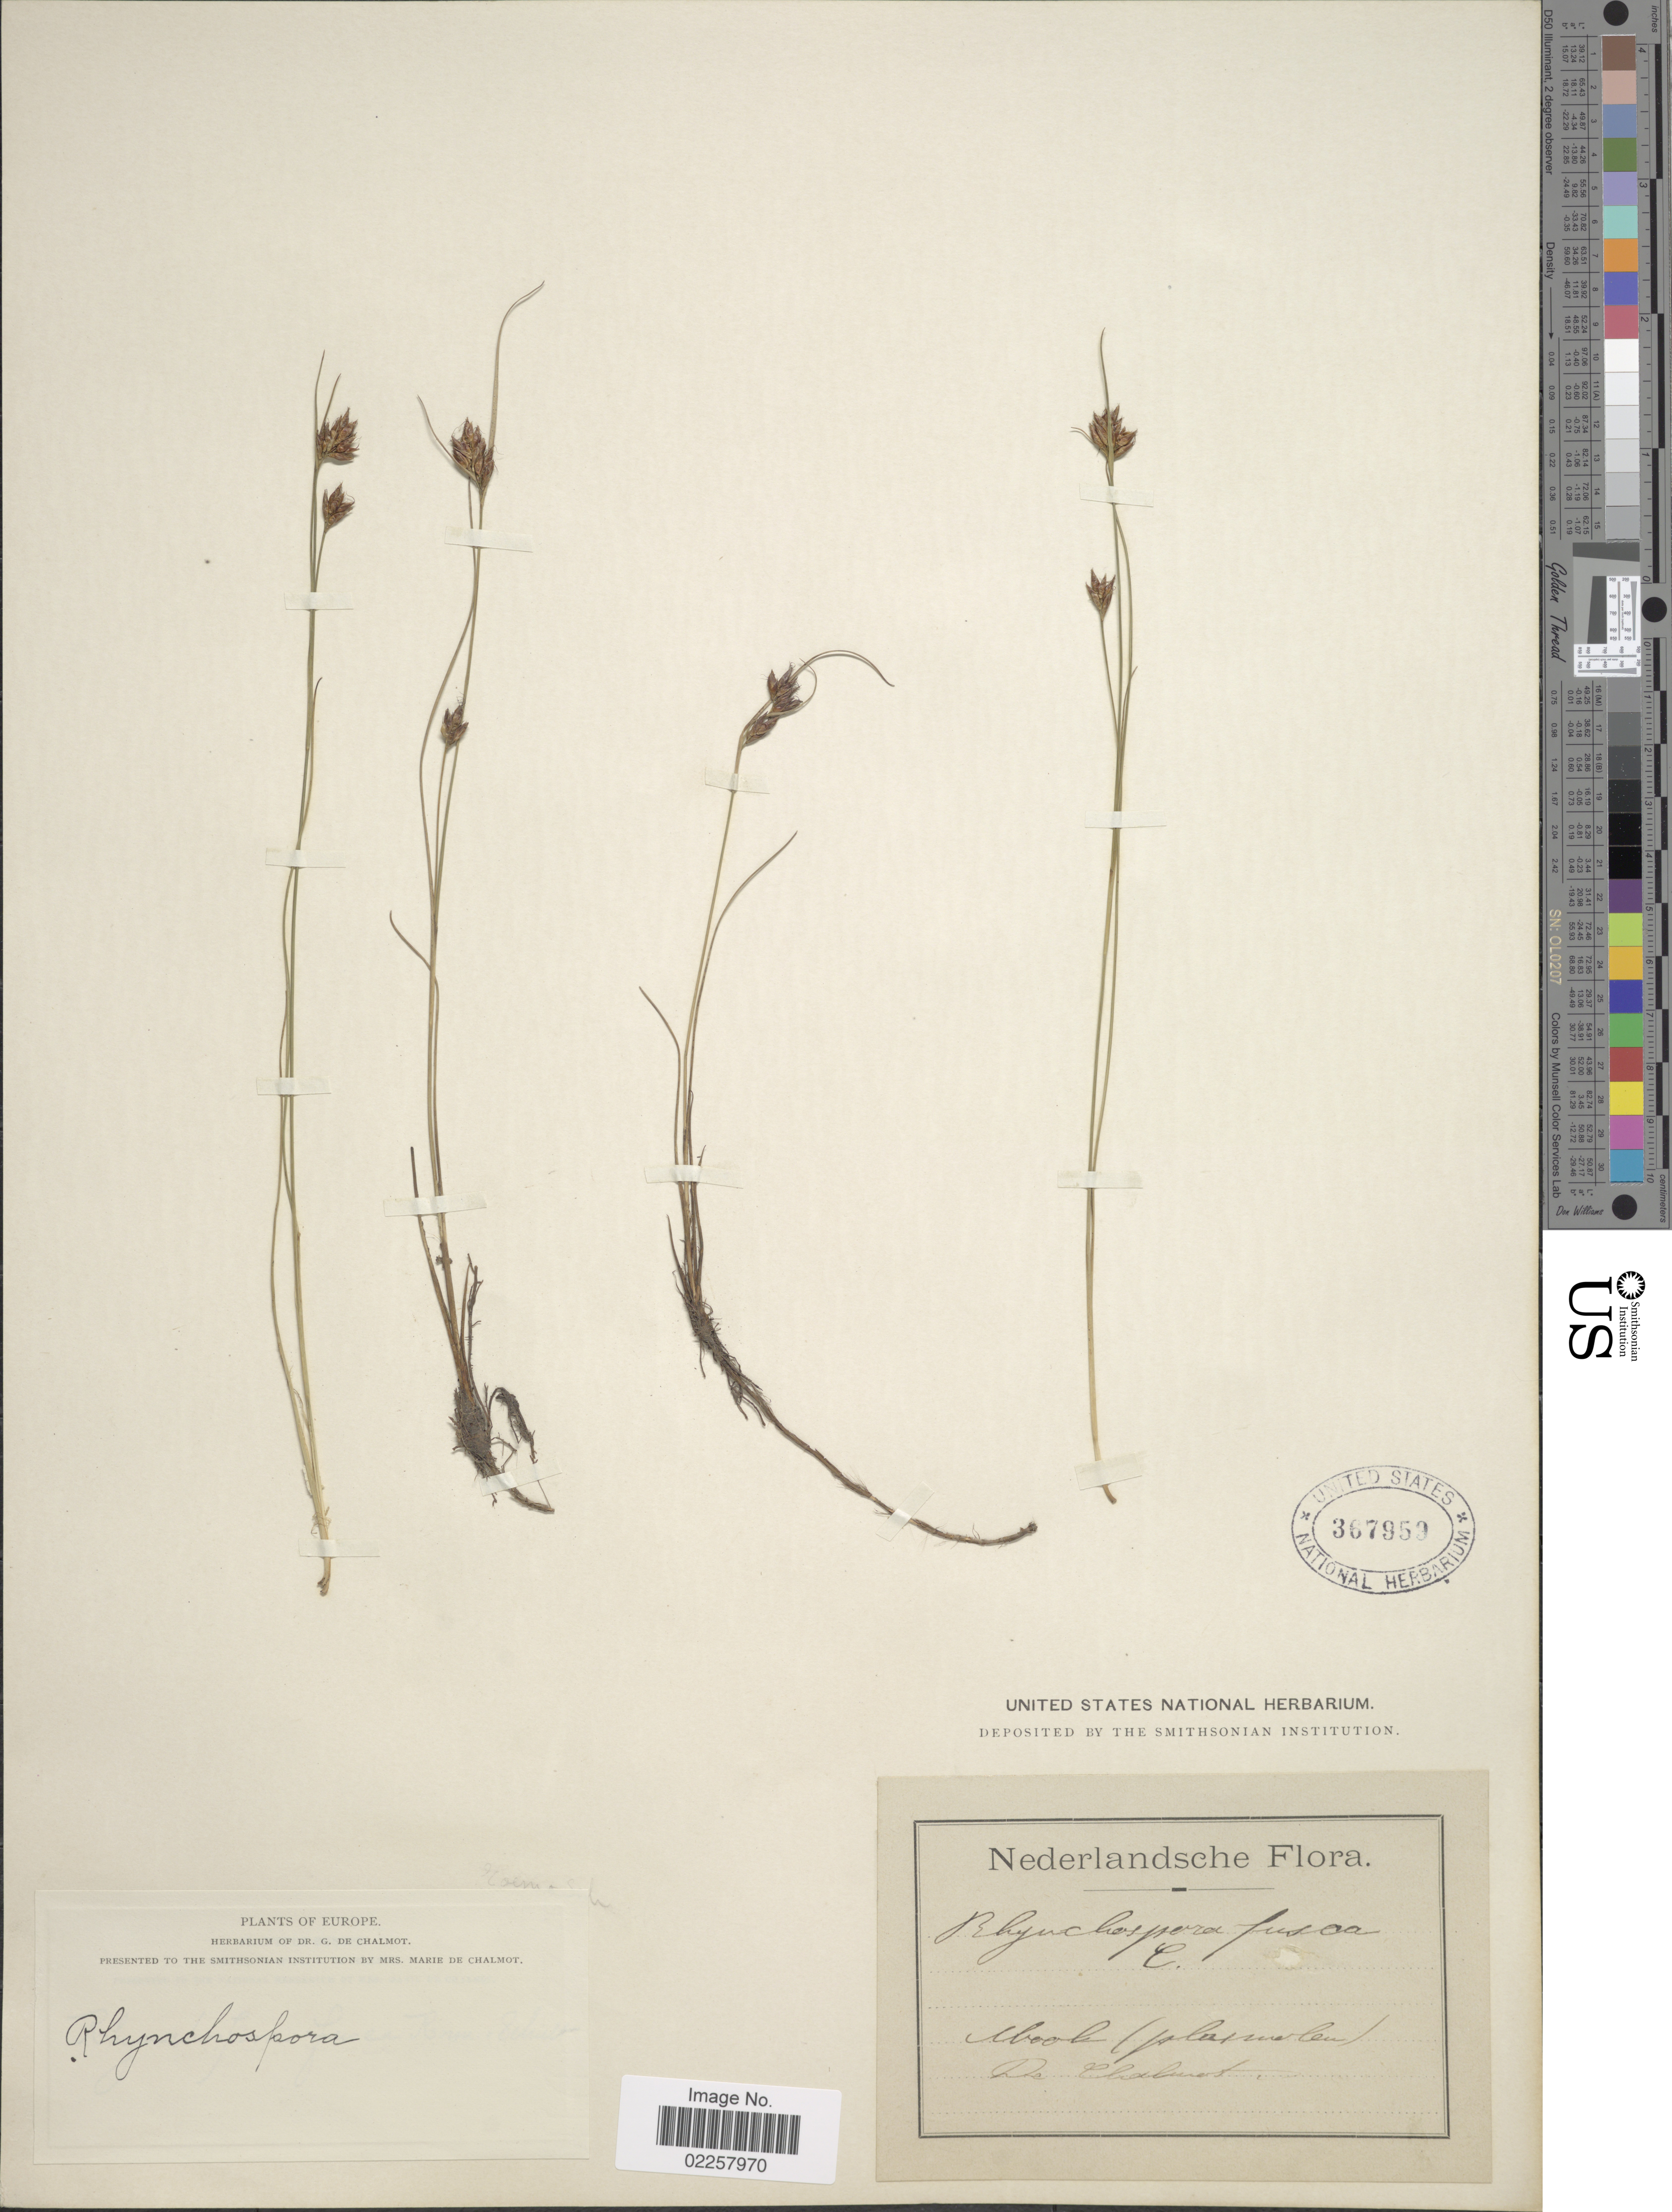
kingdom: Plantae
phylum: Tracheophyta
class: Liliopsida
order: Poales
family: Cyperaceae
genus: Rhynchospora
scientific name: Rhynchospora fusca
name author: (L.) W.T. Aiton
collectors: De Chalmot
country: Netherlands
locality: Mook (plasmolen)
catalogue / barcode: US 367959